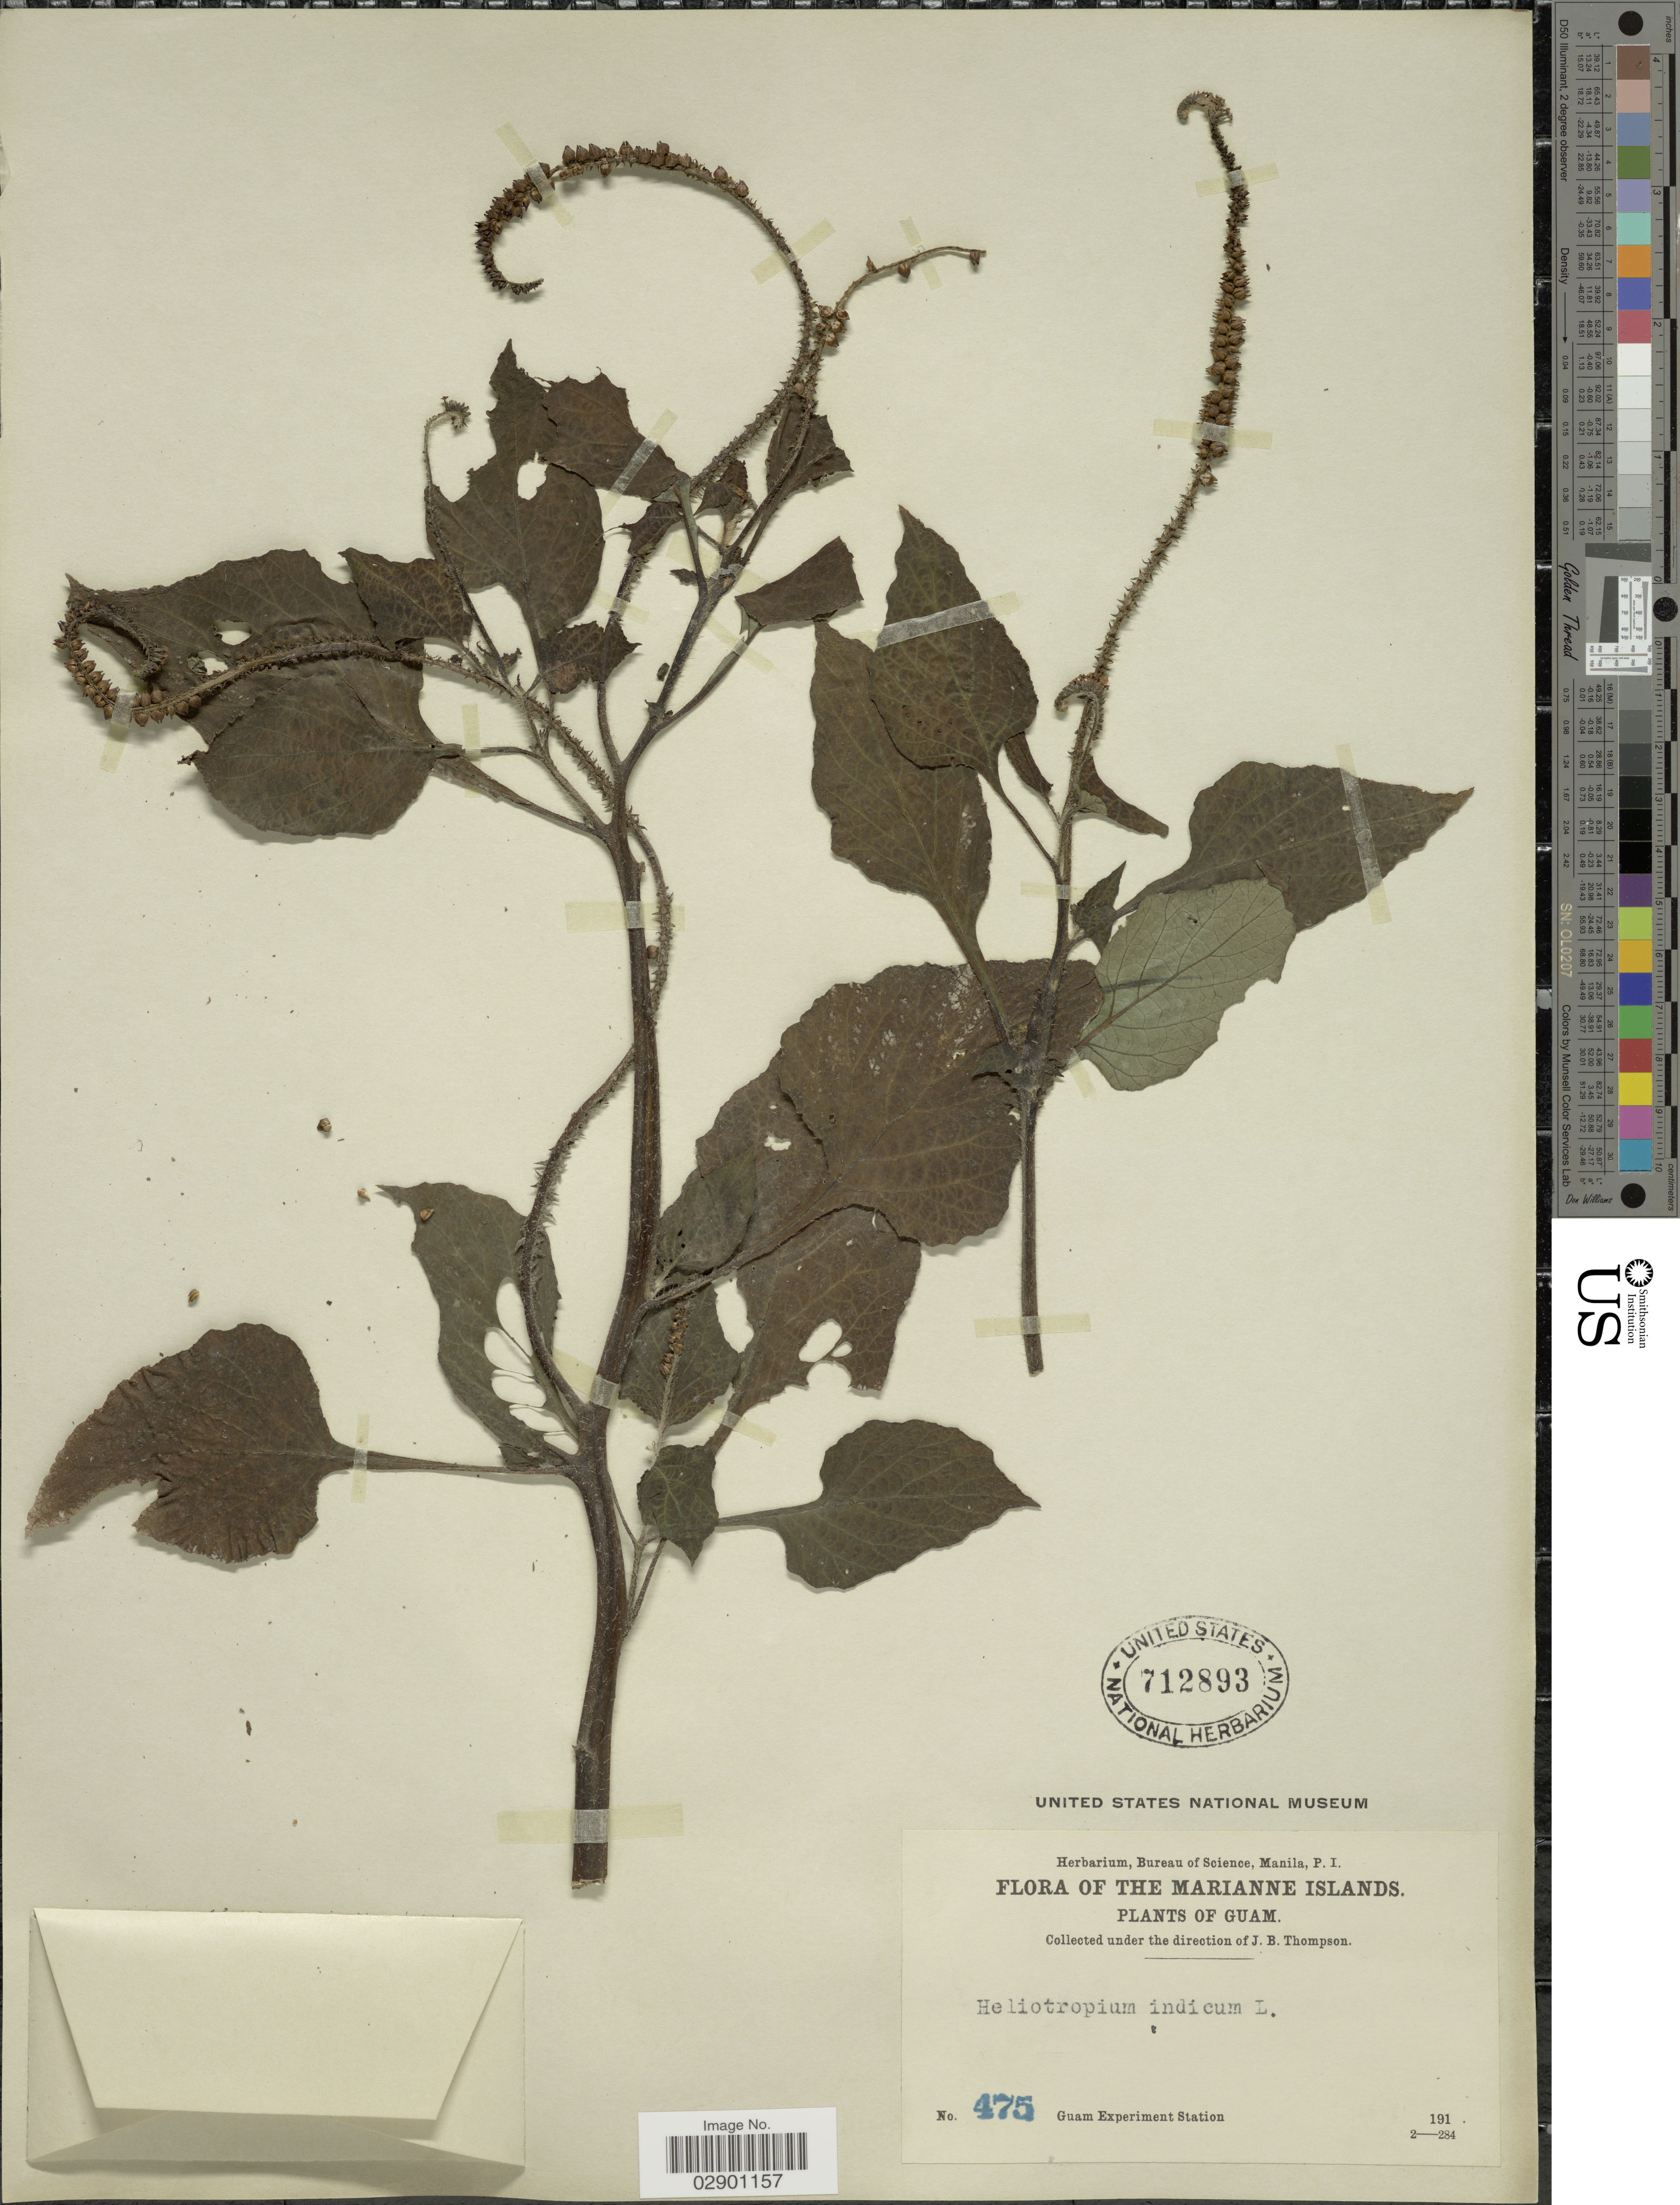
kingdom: Plantae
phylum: Tracheophyta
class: Magnoliopsida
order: Boraginales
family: Heliotropiaceae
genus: Heliotropium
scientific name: Heliotropium indicum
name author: L.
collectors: Guam Exp. Sta.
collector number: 475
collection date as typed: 191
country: Guam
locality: Marianne Islands.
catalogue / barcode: US 712893